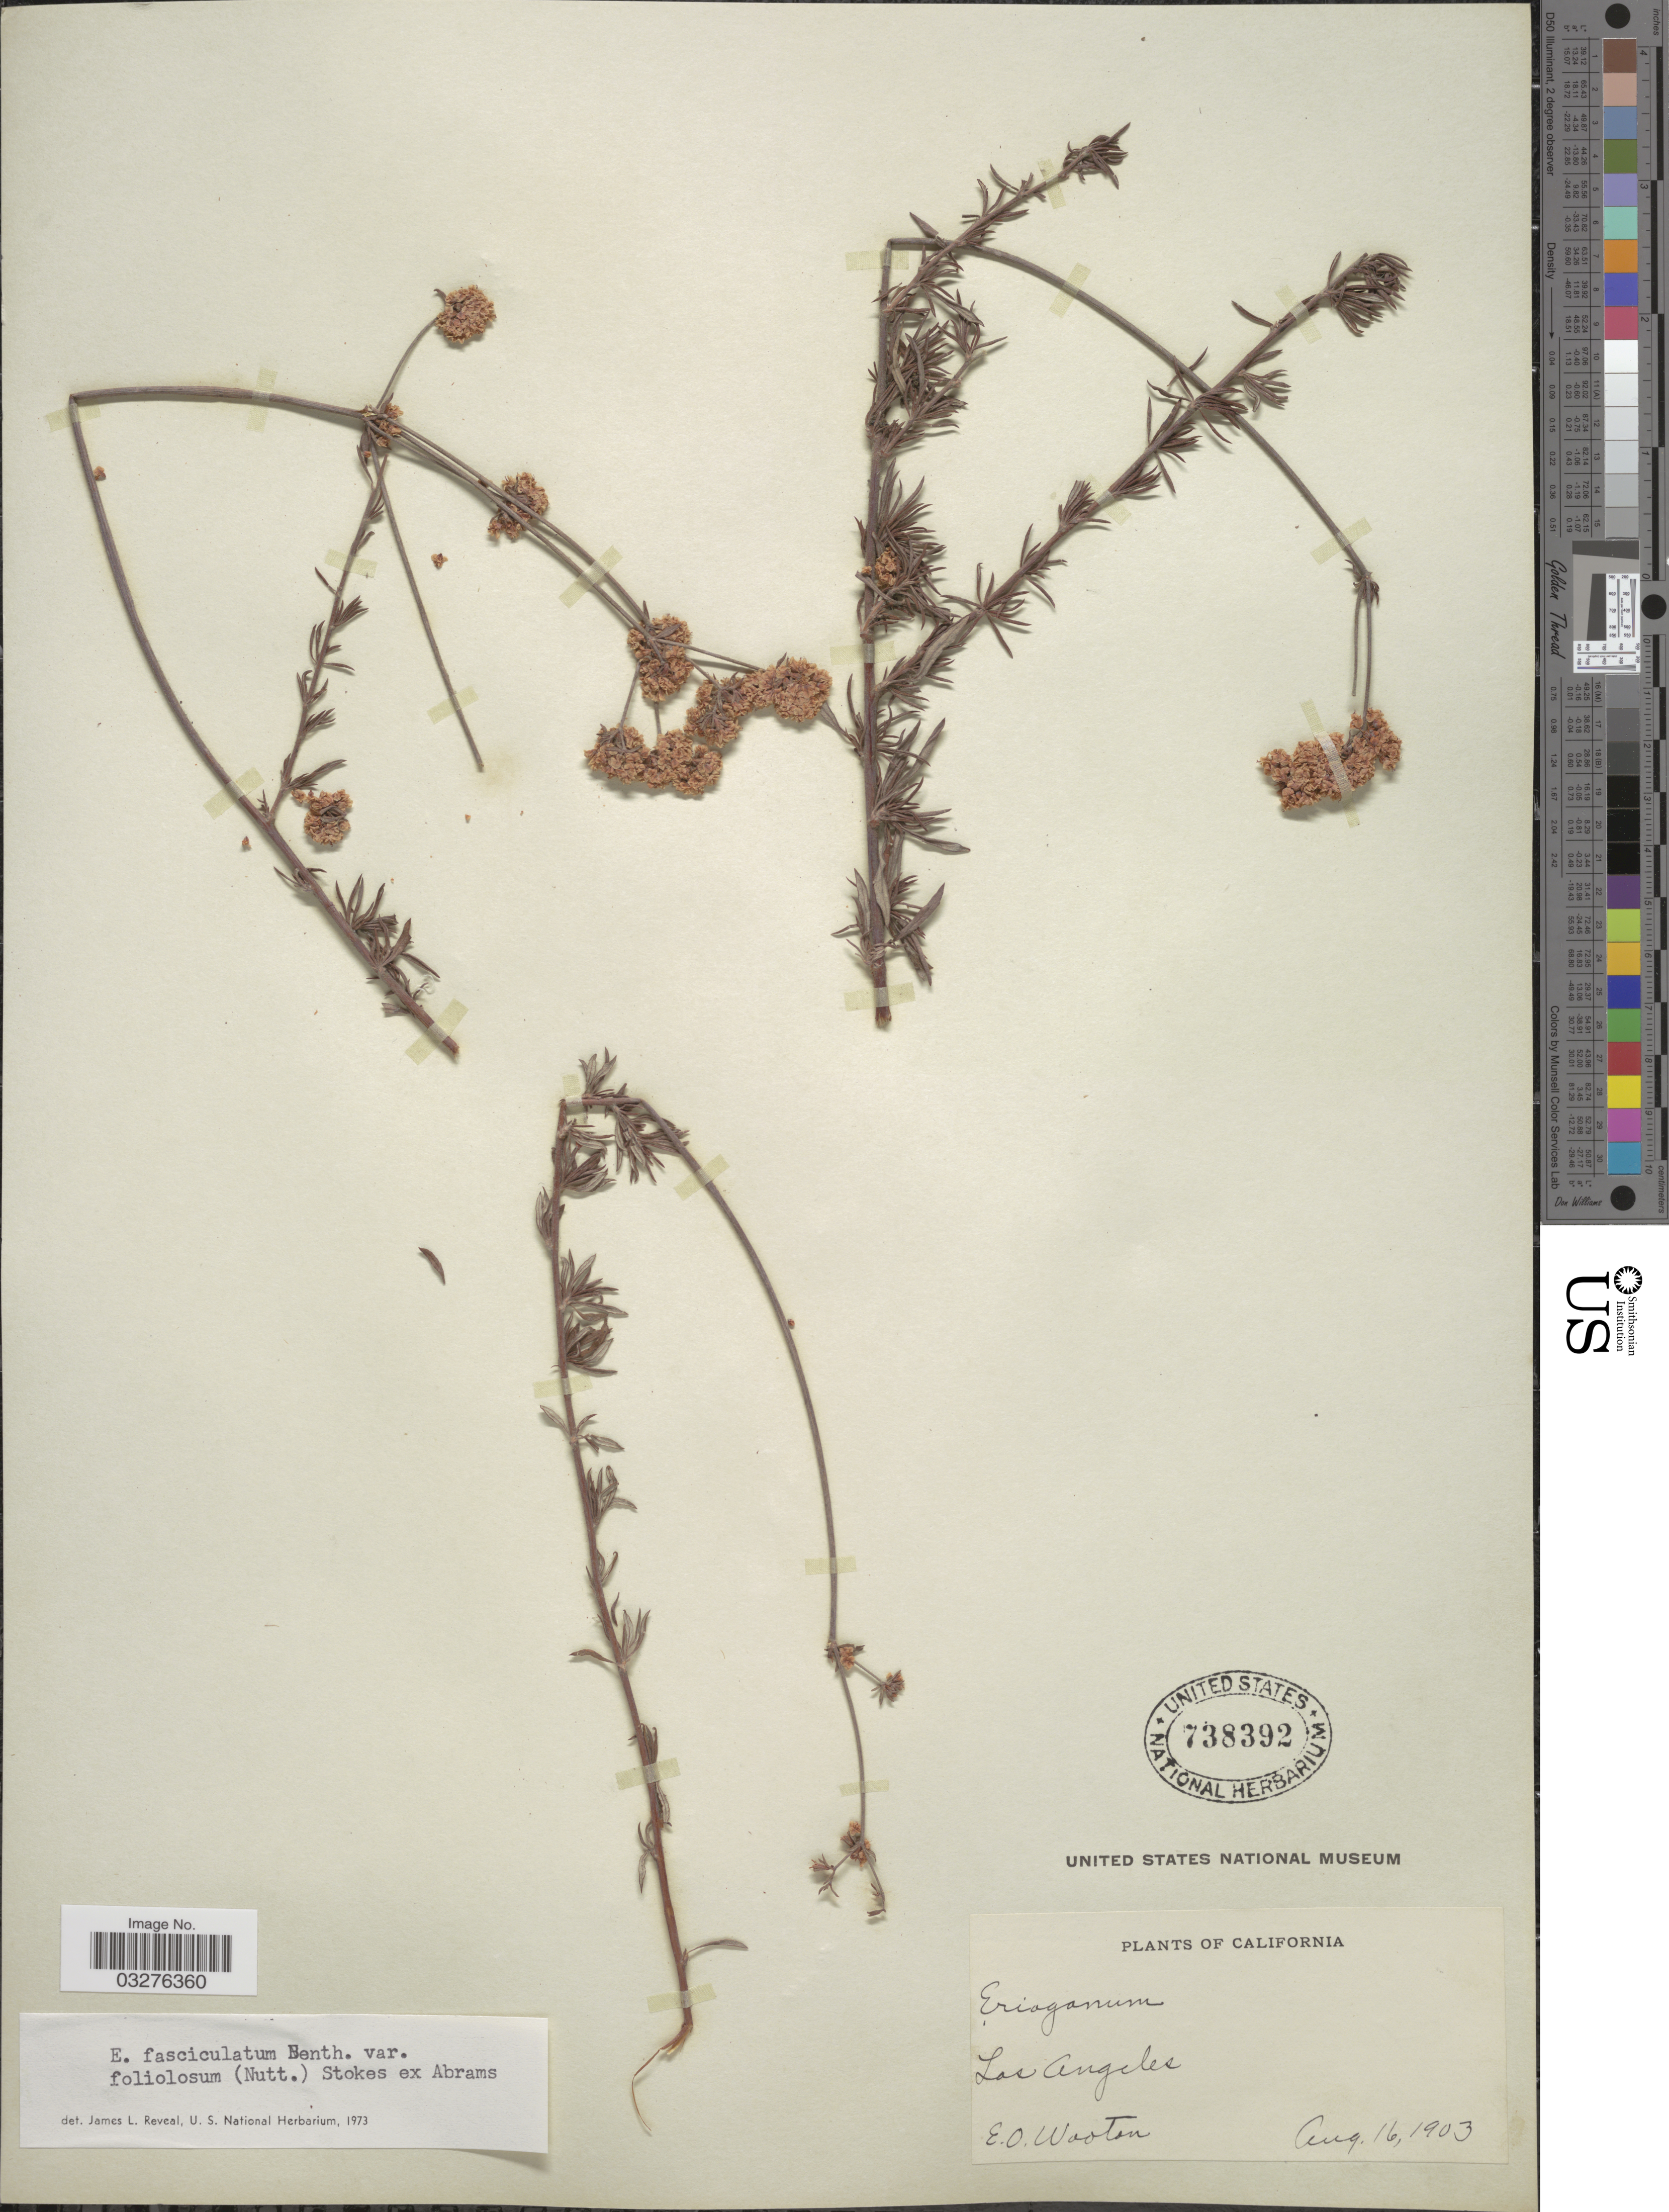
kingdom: Plantae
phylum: Tracheophyta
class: Magnoliopsida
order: Caryophyllales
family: Polygonaceae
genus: Eriogonum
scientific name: Eriogonum fasciculatum var. foliolosum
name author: (Nutt.) S. Stokes ex Abrams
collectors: E. O. Wooton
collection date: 1903-08-16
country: United States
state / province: California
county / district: Los Angeles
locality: Los Angeles.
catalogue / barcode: US 738392